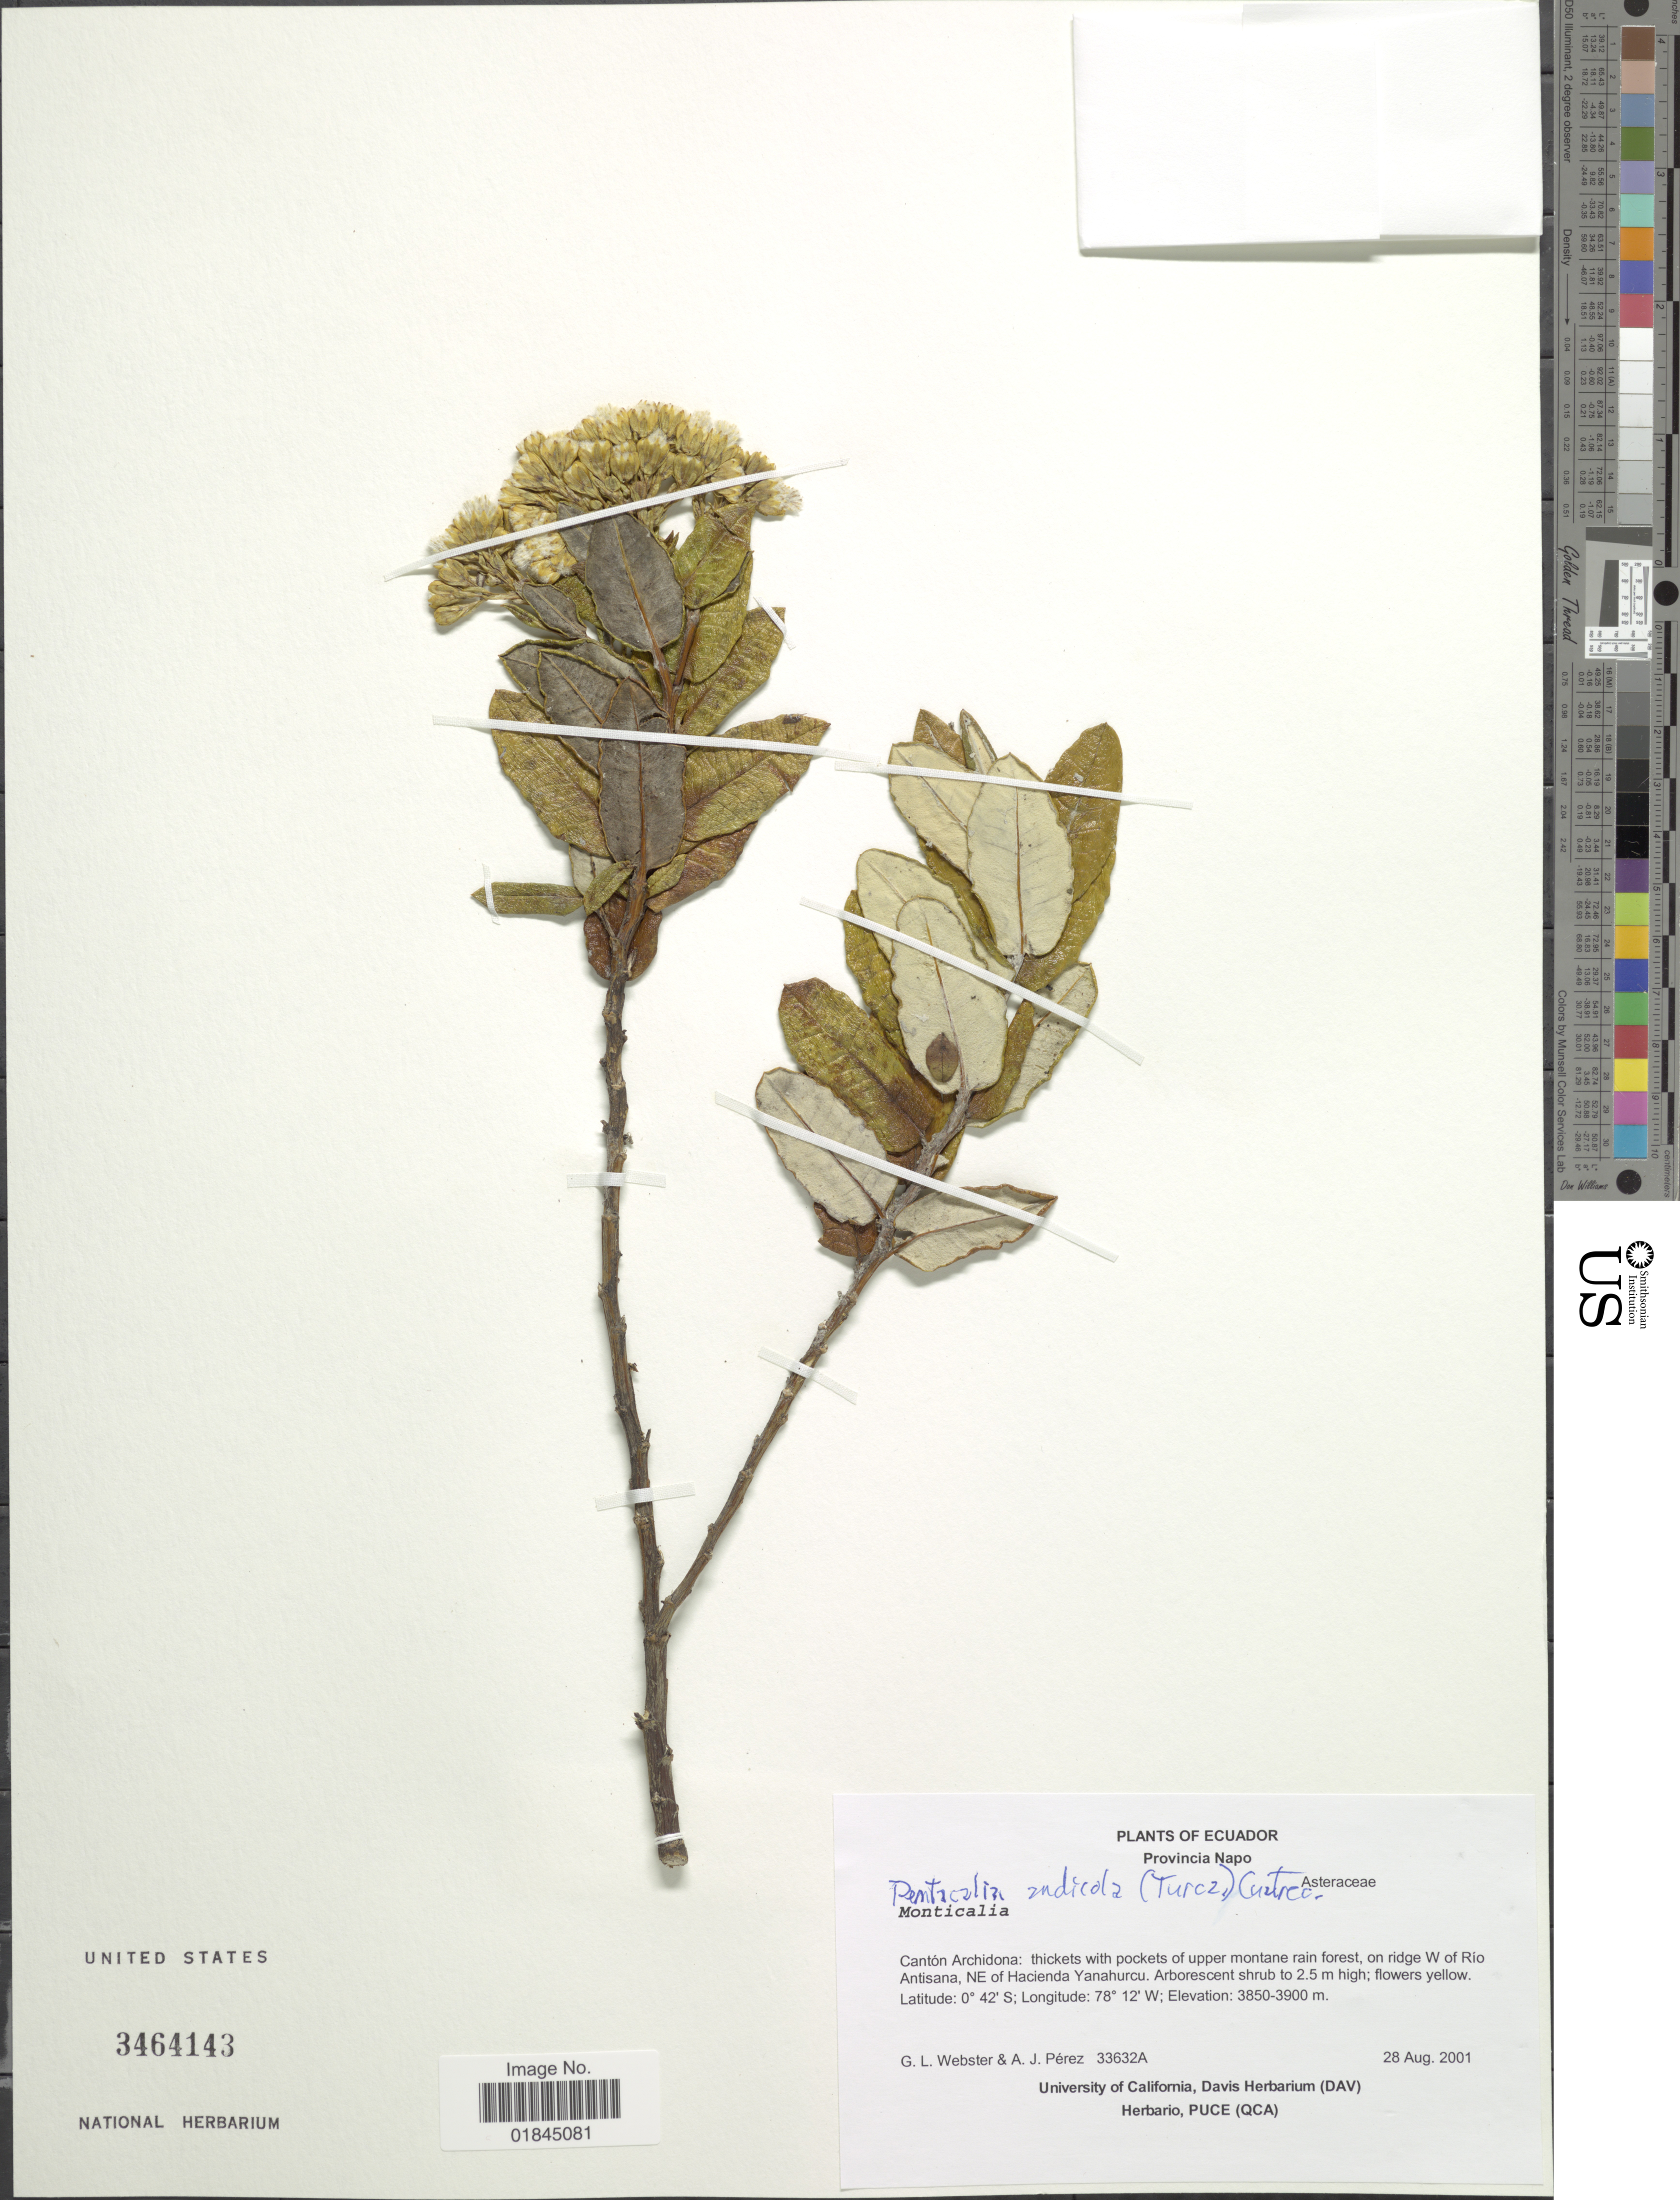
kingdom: Plantae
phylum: Tracheophyta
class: Magnoliopsida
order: Asterales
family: Asteraceae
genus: Pentacalia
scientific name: Pentacalia andicola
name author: (Turcz.) Cuatrec.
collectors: G. L. Webster & A. Pérez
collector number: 33632A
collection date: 2001-08-28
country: Ecuador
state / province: Napo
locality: Canton Archidona, on ridge W of Rio Antisana, NE of Hacienda Yanahurcu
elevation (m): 3850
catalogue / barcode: US 3464143